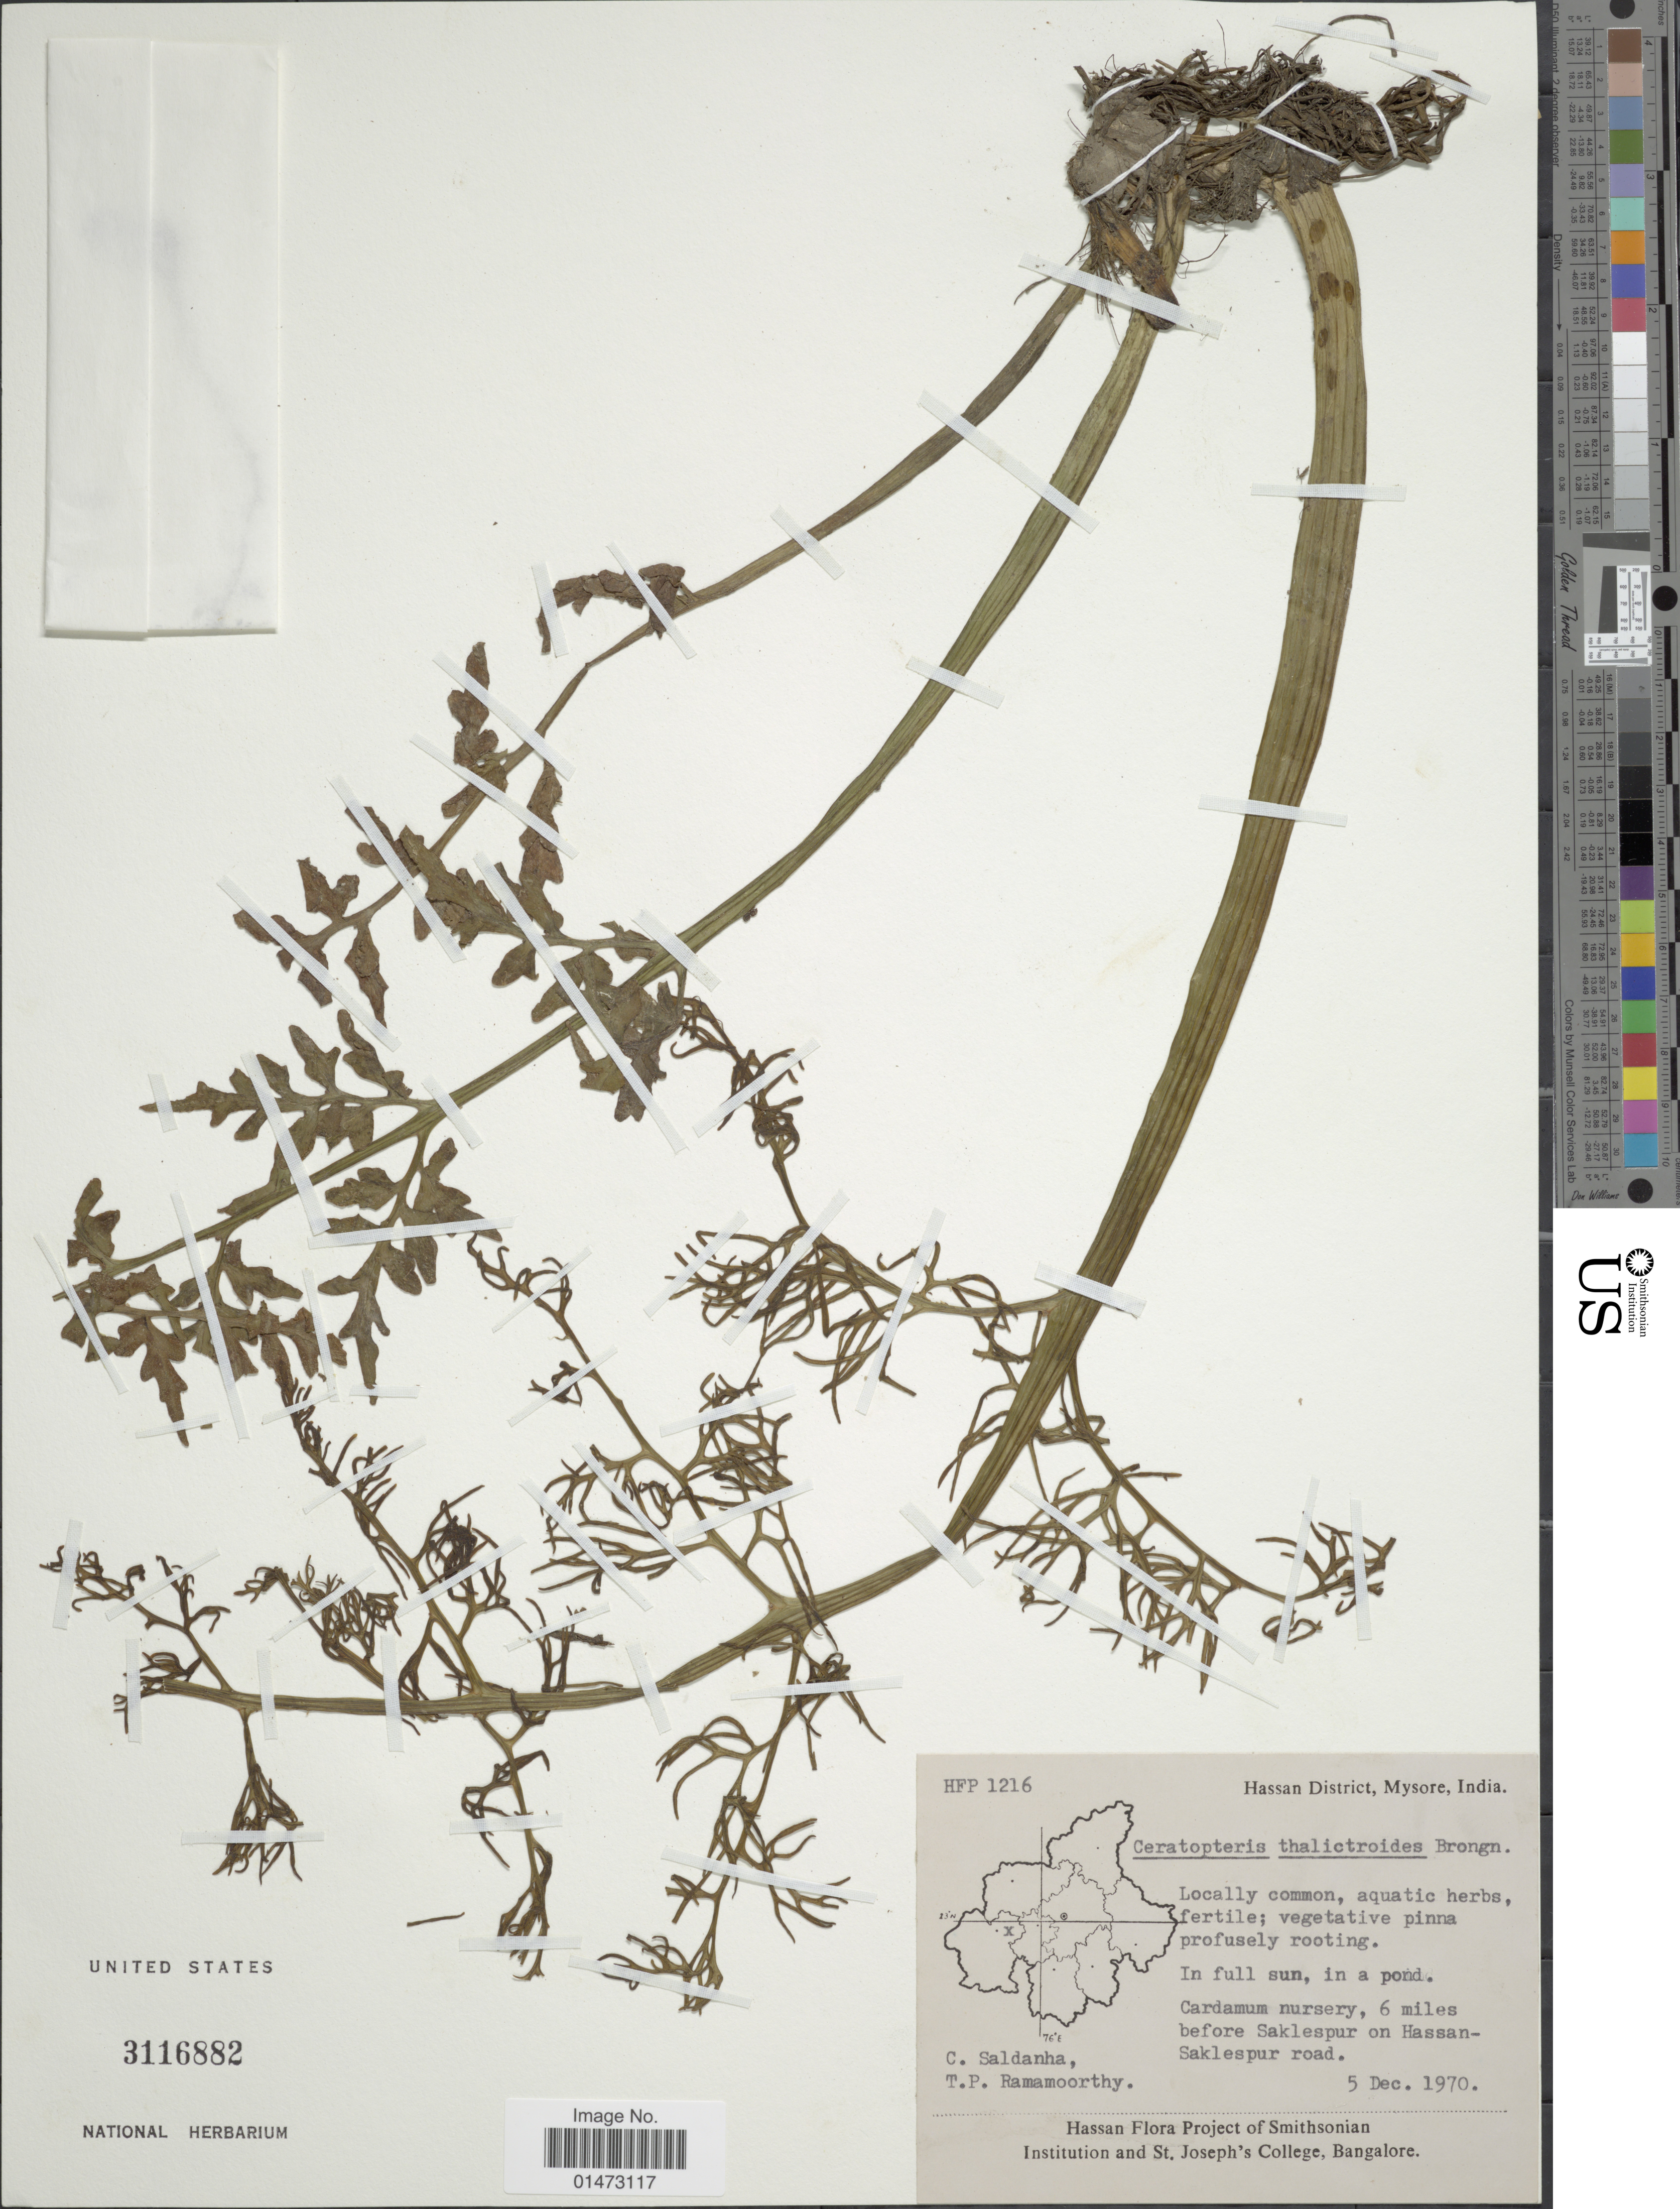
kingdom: Plantae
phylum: Tracheophyta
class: Polypodiopsida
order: Polypodiales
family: Pteridaceae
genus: Ceratopteris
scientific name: Ceratopteris thalictroides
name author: (L.) Brongn.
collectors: C. Saldanha & T. P. Ramamoorthy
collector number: HFP 1216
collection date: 1970-12-05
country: India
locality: Hassan District, Mysore. Cardamum nursery, 6 miles before Saklespur on Hassan-Saklespur road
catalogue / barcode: US 3116882